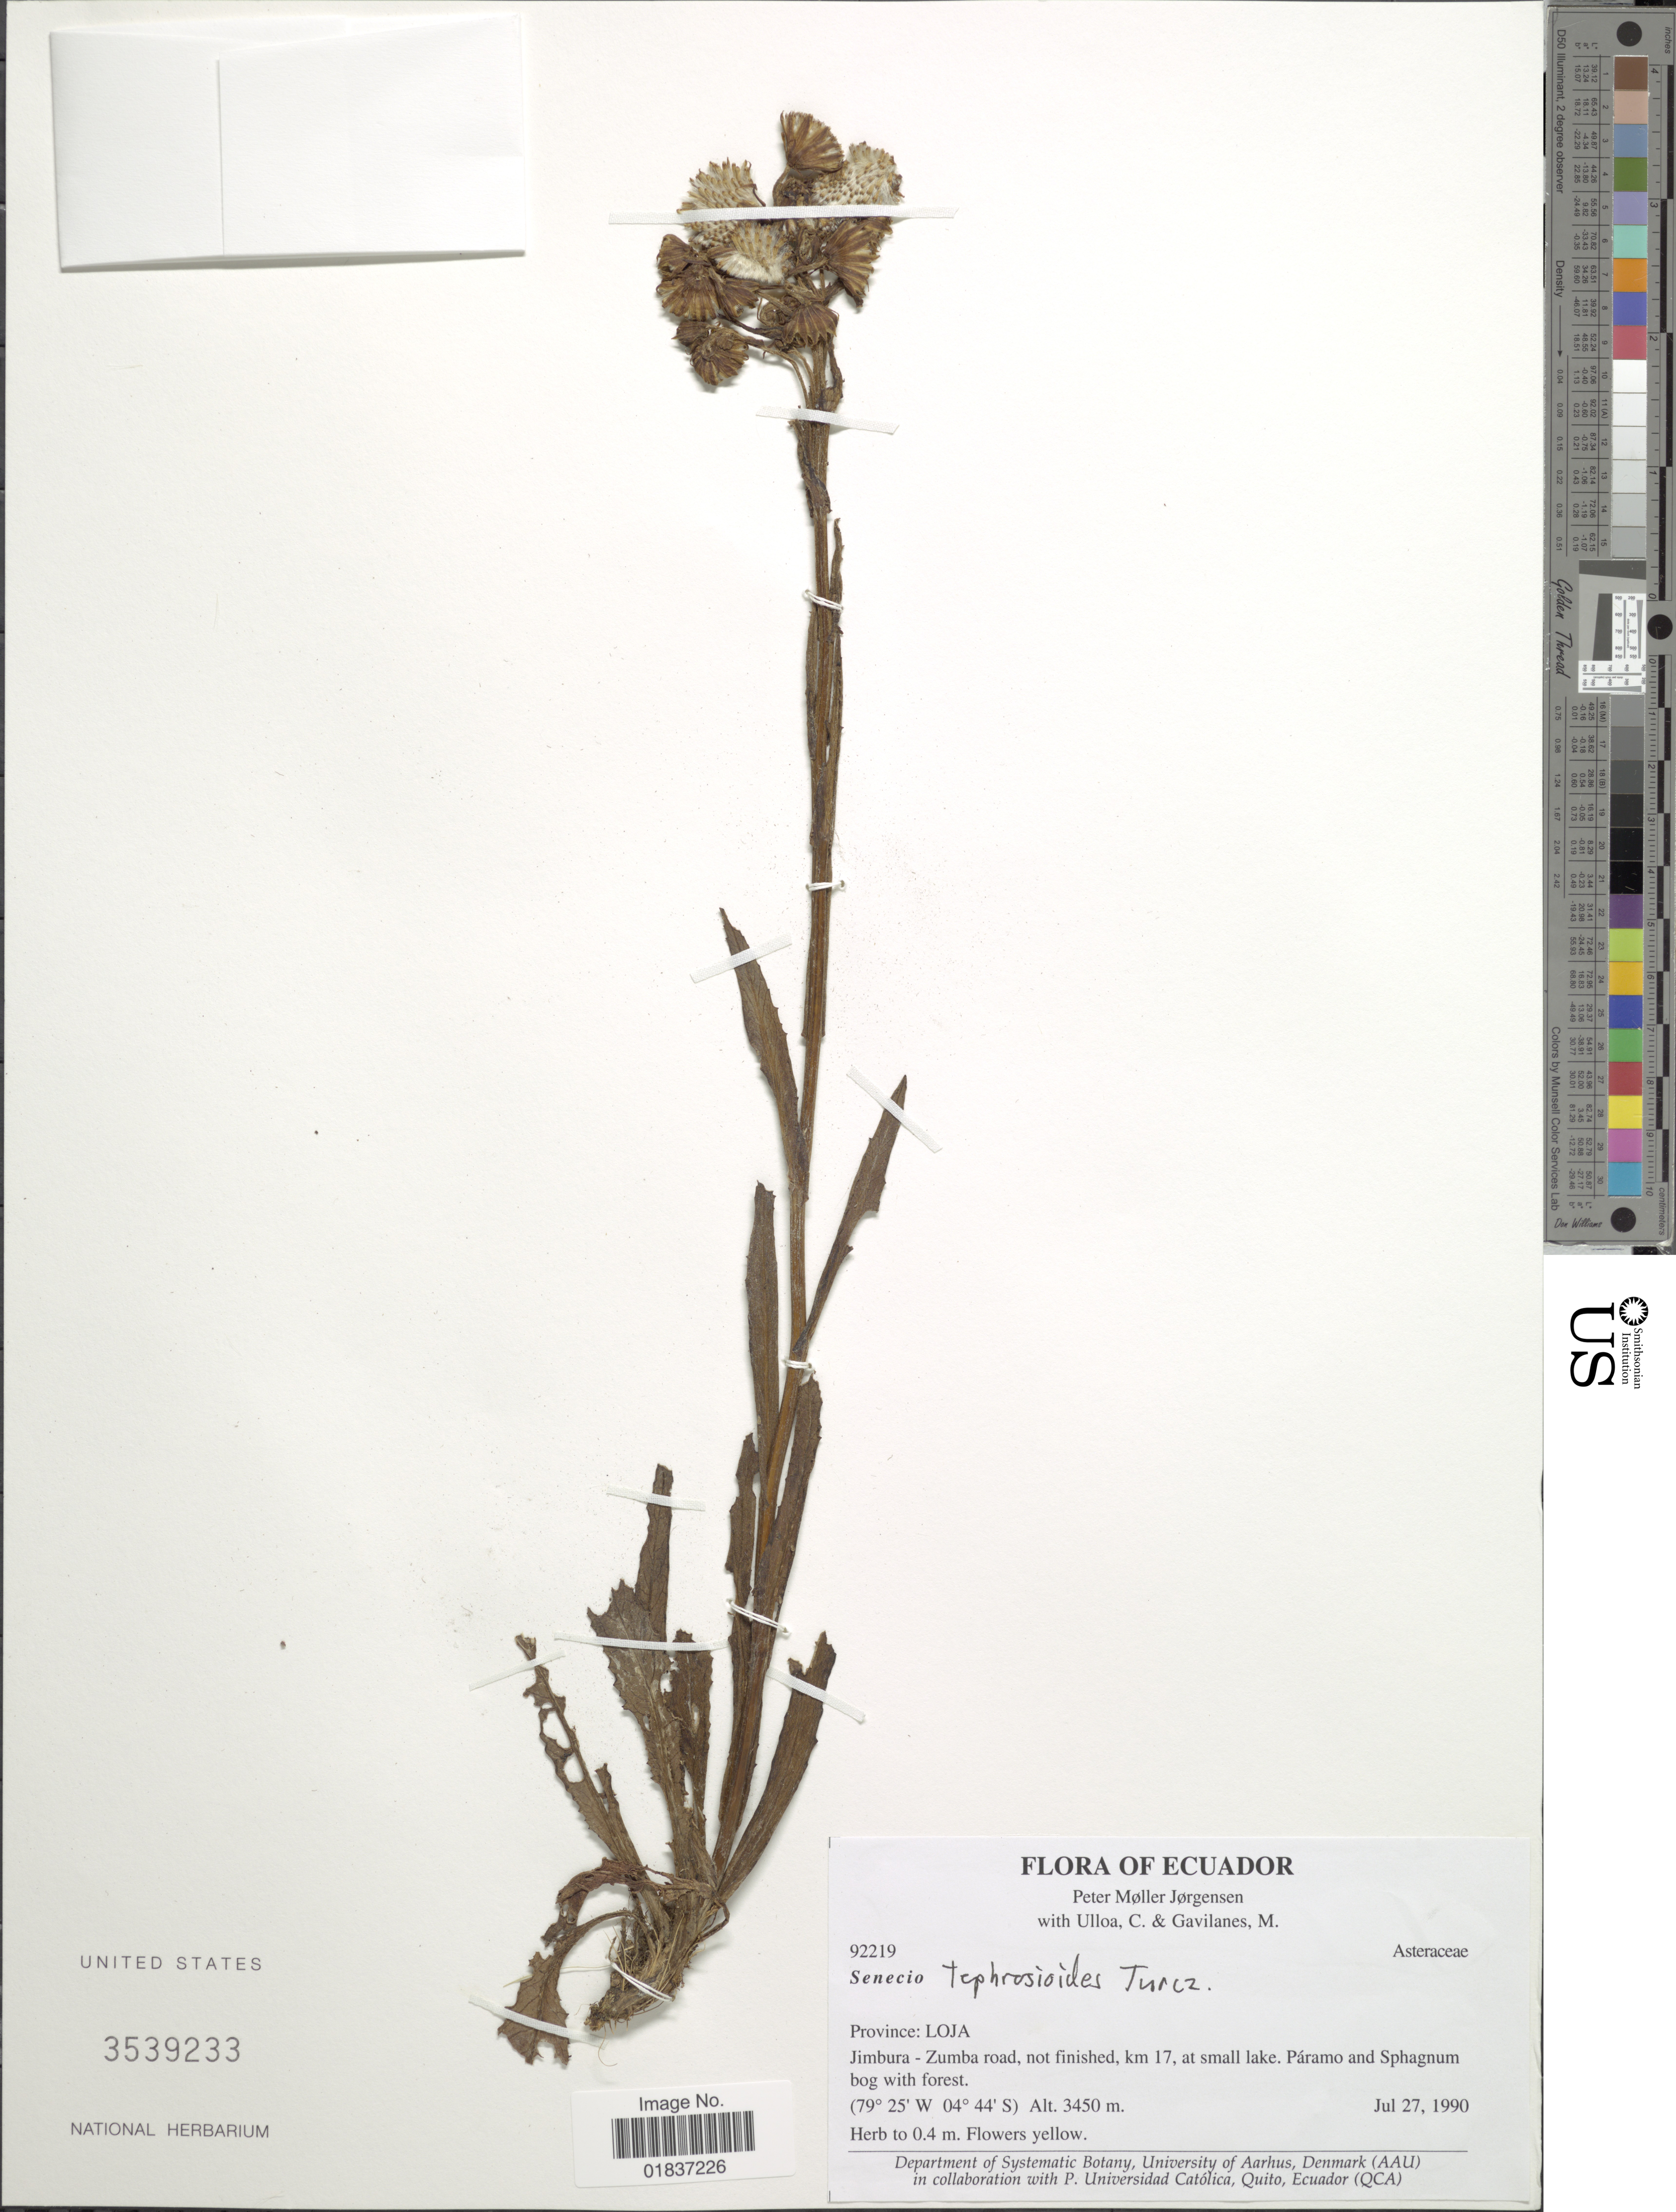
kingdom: Plantae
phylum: Tracheophyta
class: Magnoliopsida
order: Asterales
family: Asteraceae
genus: Senecio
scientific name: Senecio tephrosioides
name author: Turcz.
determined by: Salomon, Luciana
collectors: P. M. Jørgensen, C. Ulloa & M. Gavilanes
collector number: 92219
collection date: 1990-07-27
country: Ecuador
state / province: Loja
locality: Province: Loja. Jimbura-Zumba road, not finished, km 17, at small lake.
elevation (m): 3450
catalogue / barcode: US 3539233